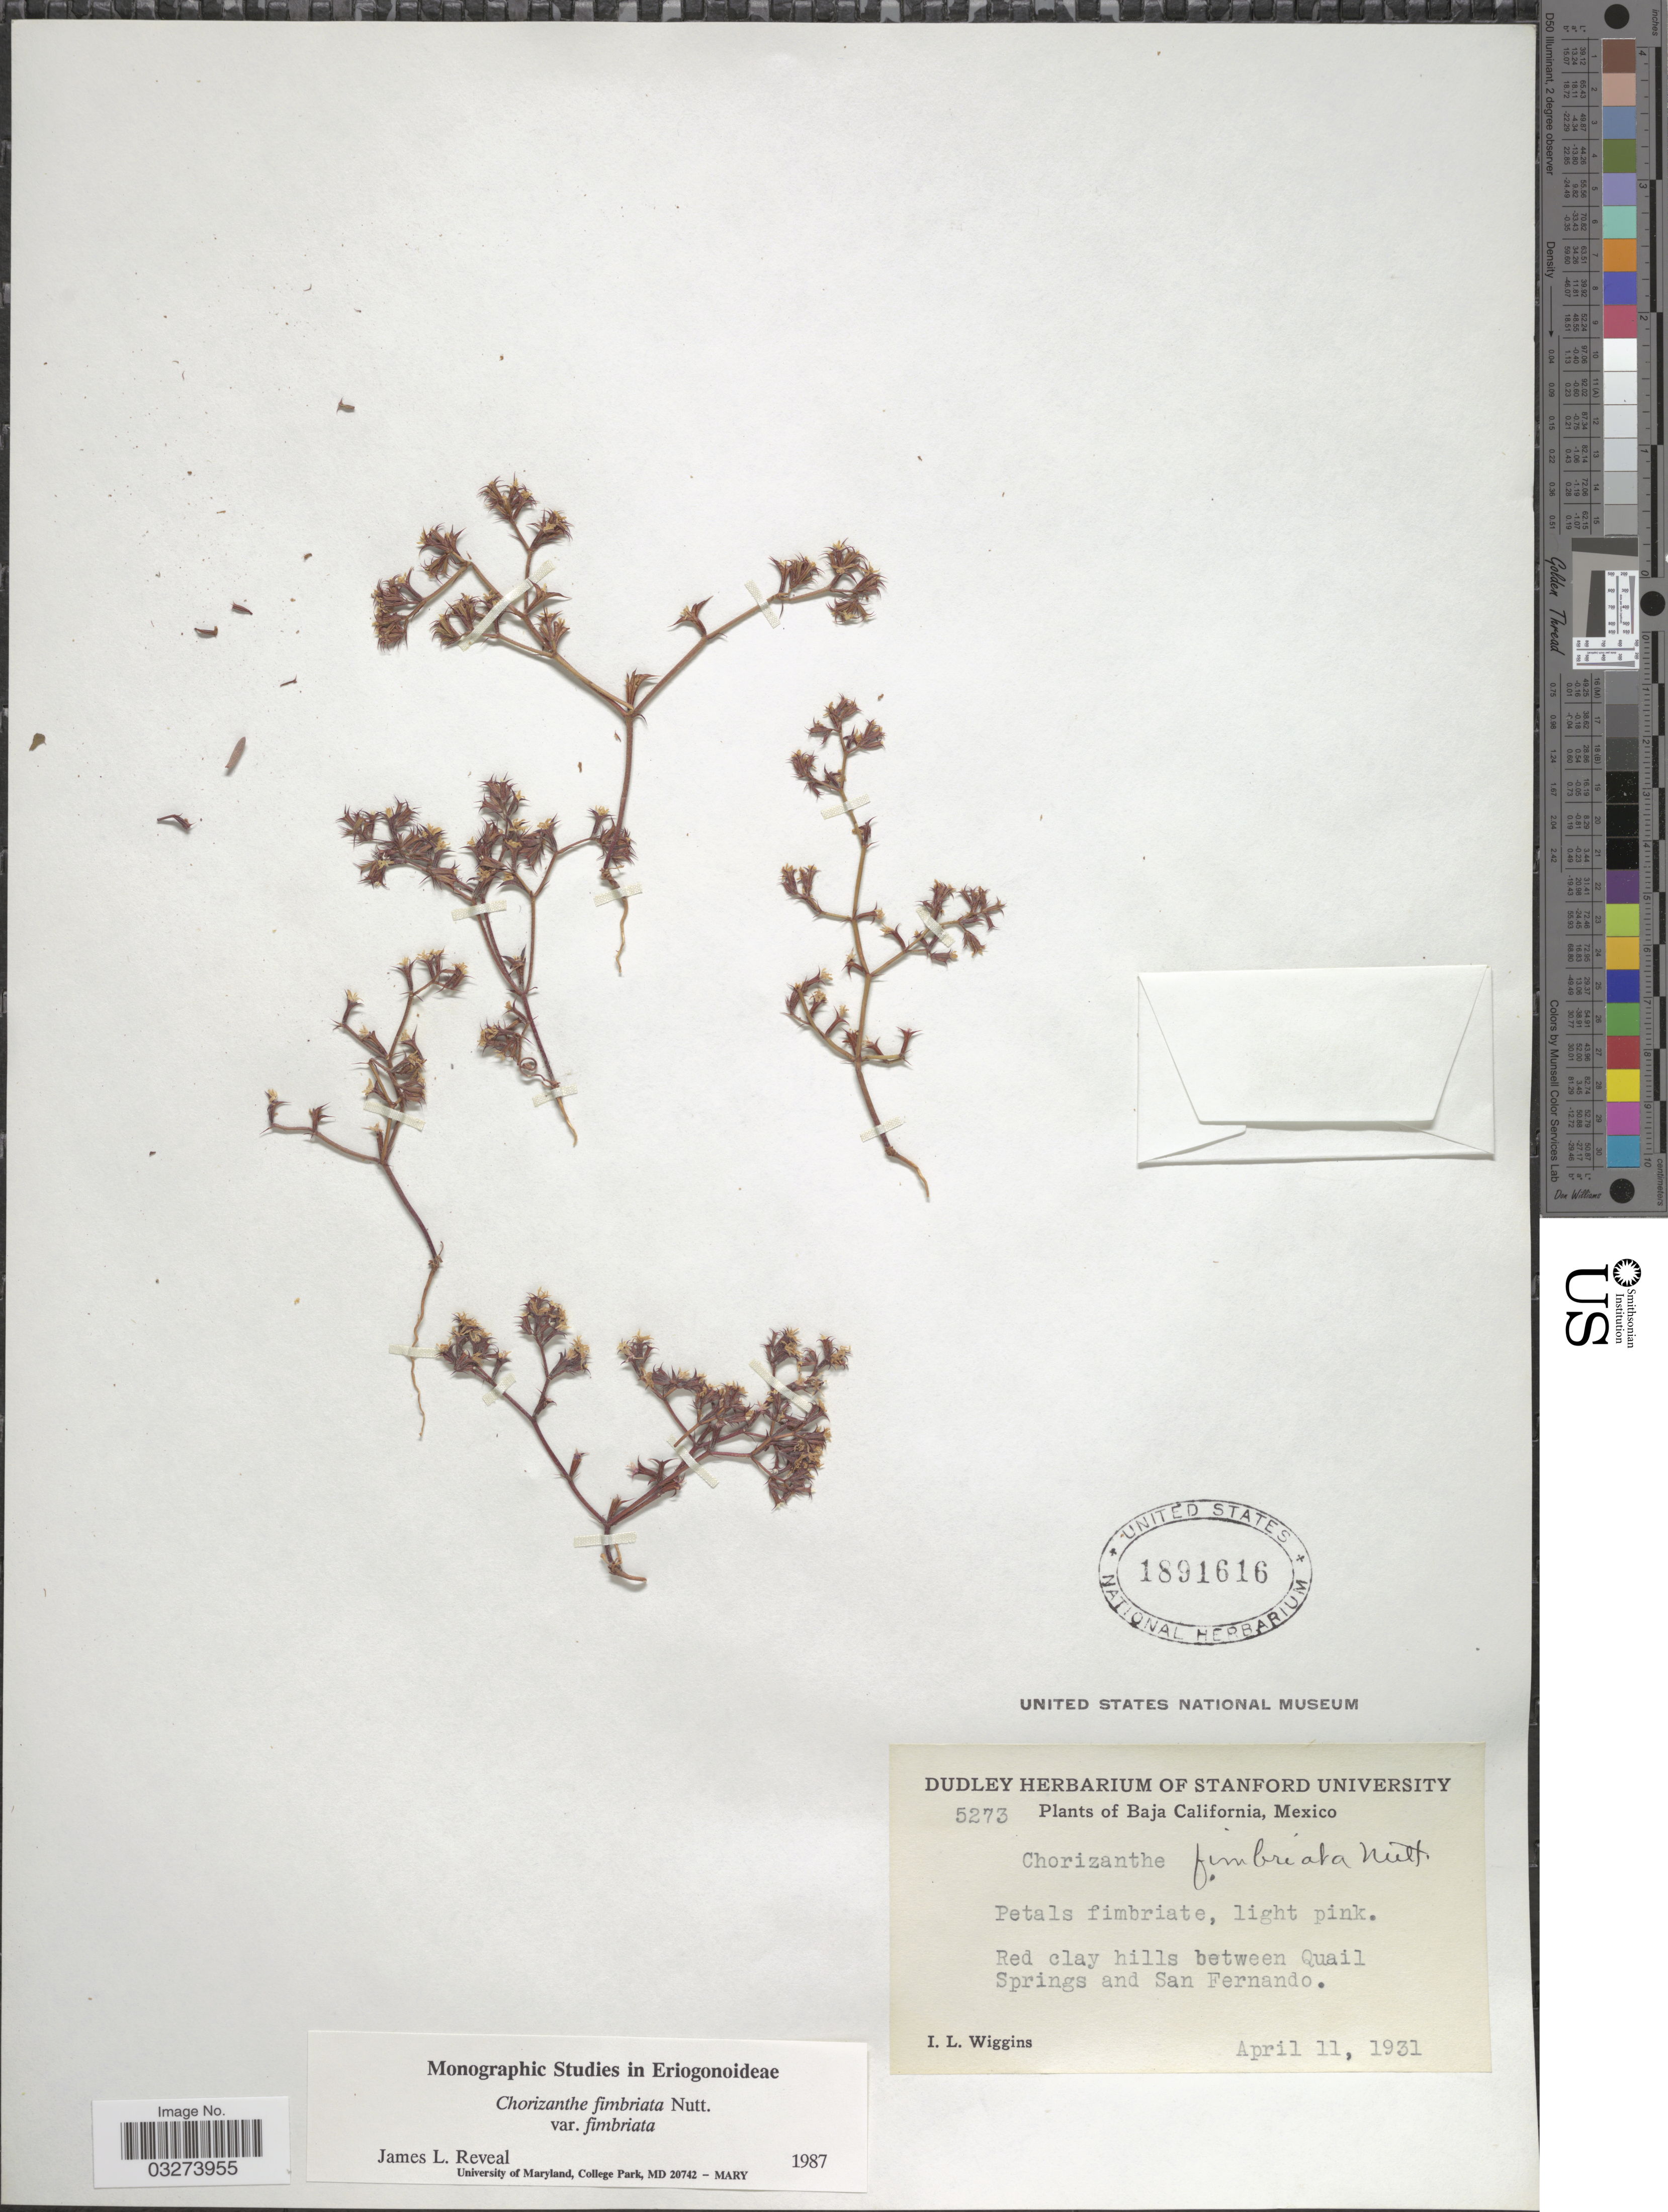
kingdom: Plantae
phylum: Tracheophyta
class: Magnoliopsida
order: Caryophyllales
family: Polygonaceae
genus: Chorizanthe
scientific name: Chorizanthe fimbriata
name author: Nutt.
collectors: I. L. Wiggins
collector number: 5273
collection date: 1931-04-11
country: Mexico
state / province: Baja California Norte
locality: Red clay hills between Quail Springs and San Fernando.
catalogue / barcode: US 1891616